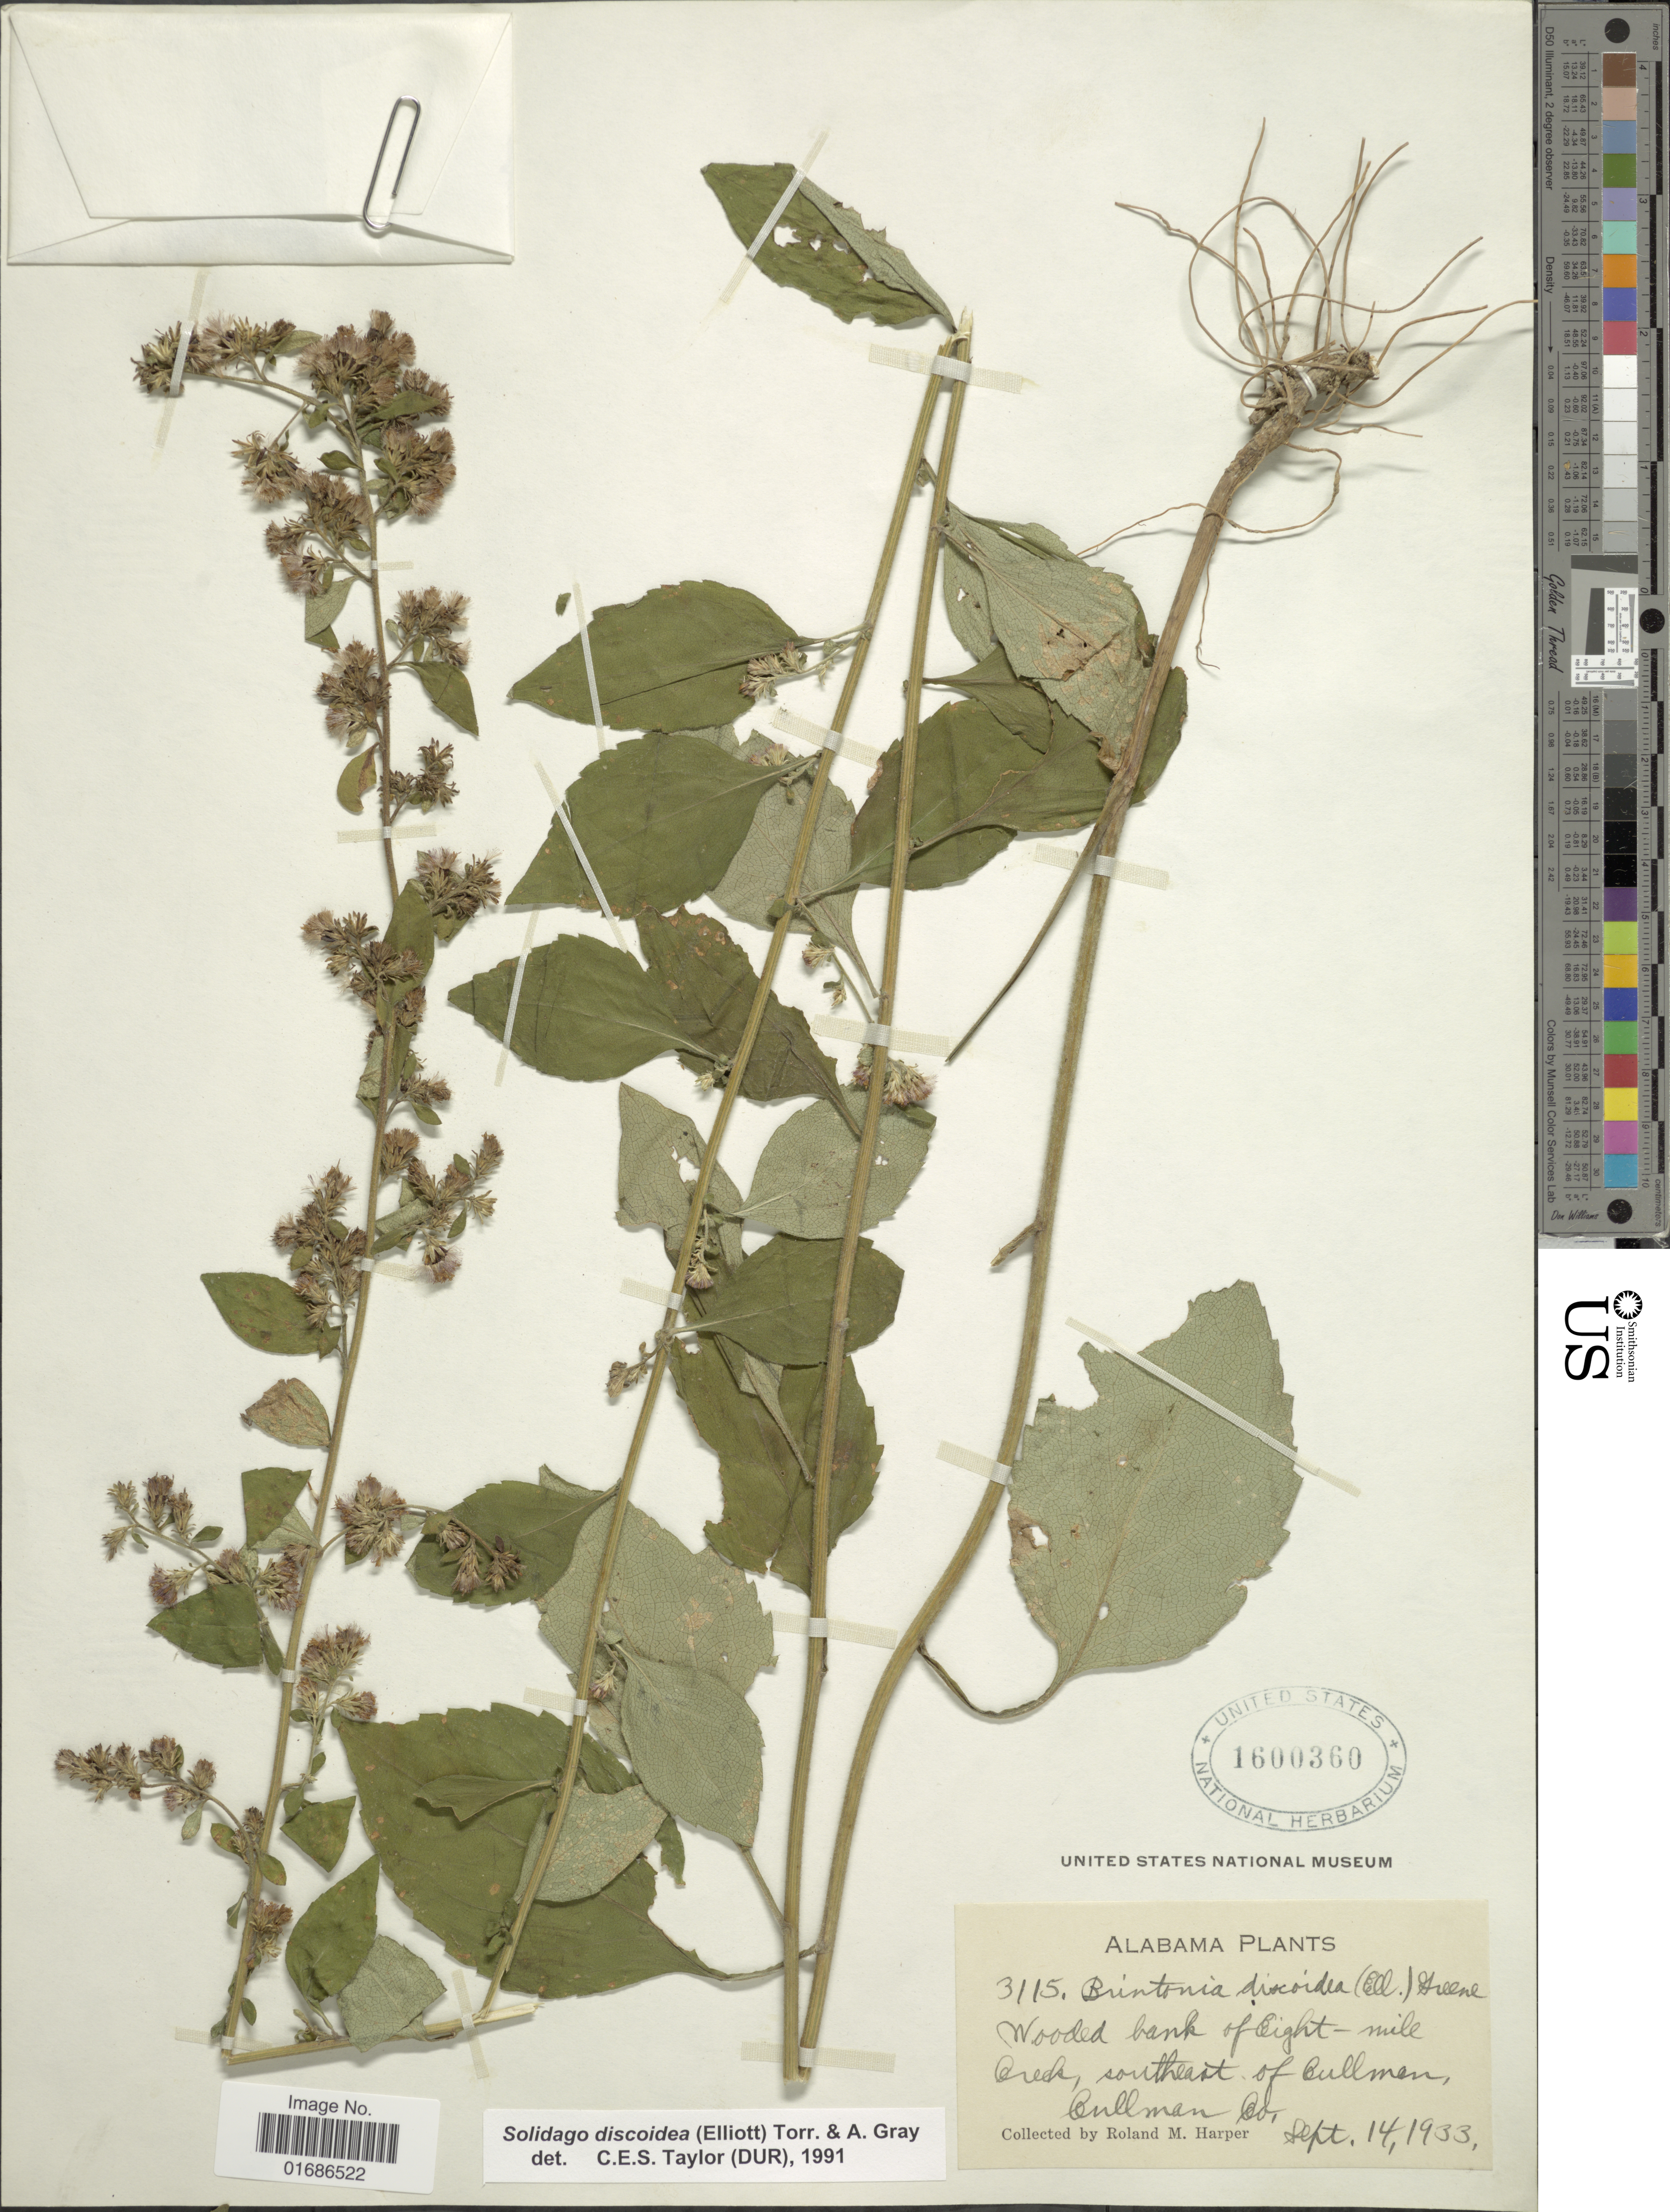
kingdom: Plantae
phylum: Tracheophyta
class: Magnoliopsida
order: Asterales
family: Asteraceae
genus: Solidago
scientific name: Solidago discoidea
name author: (Elliott) Torr. & A. Gray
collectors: R. M. Harper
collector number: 3115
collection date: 1933-09-14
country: United States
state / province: Alabama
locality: Wooded bank of eight - mile Creek, southeast of Cullman, Cullman Co.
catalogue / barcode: US 1600360